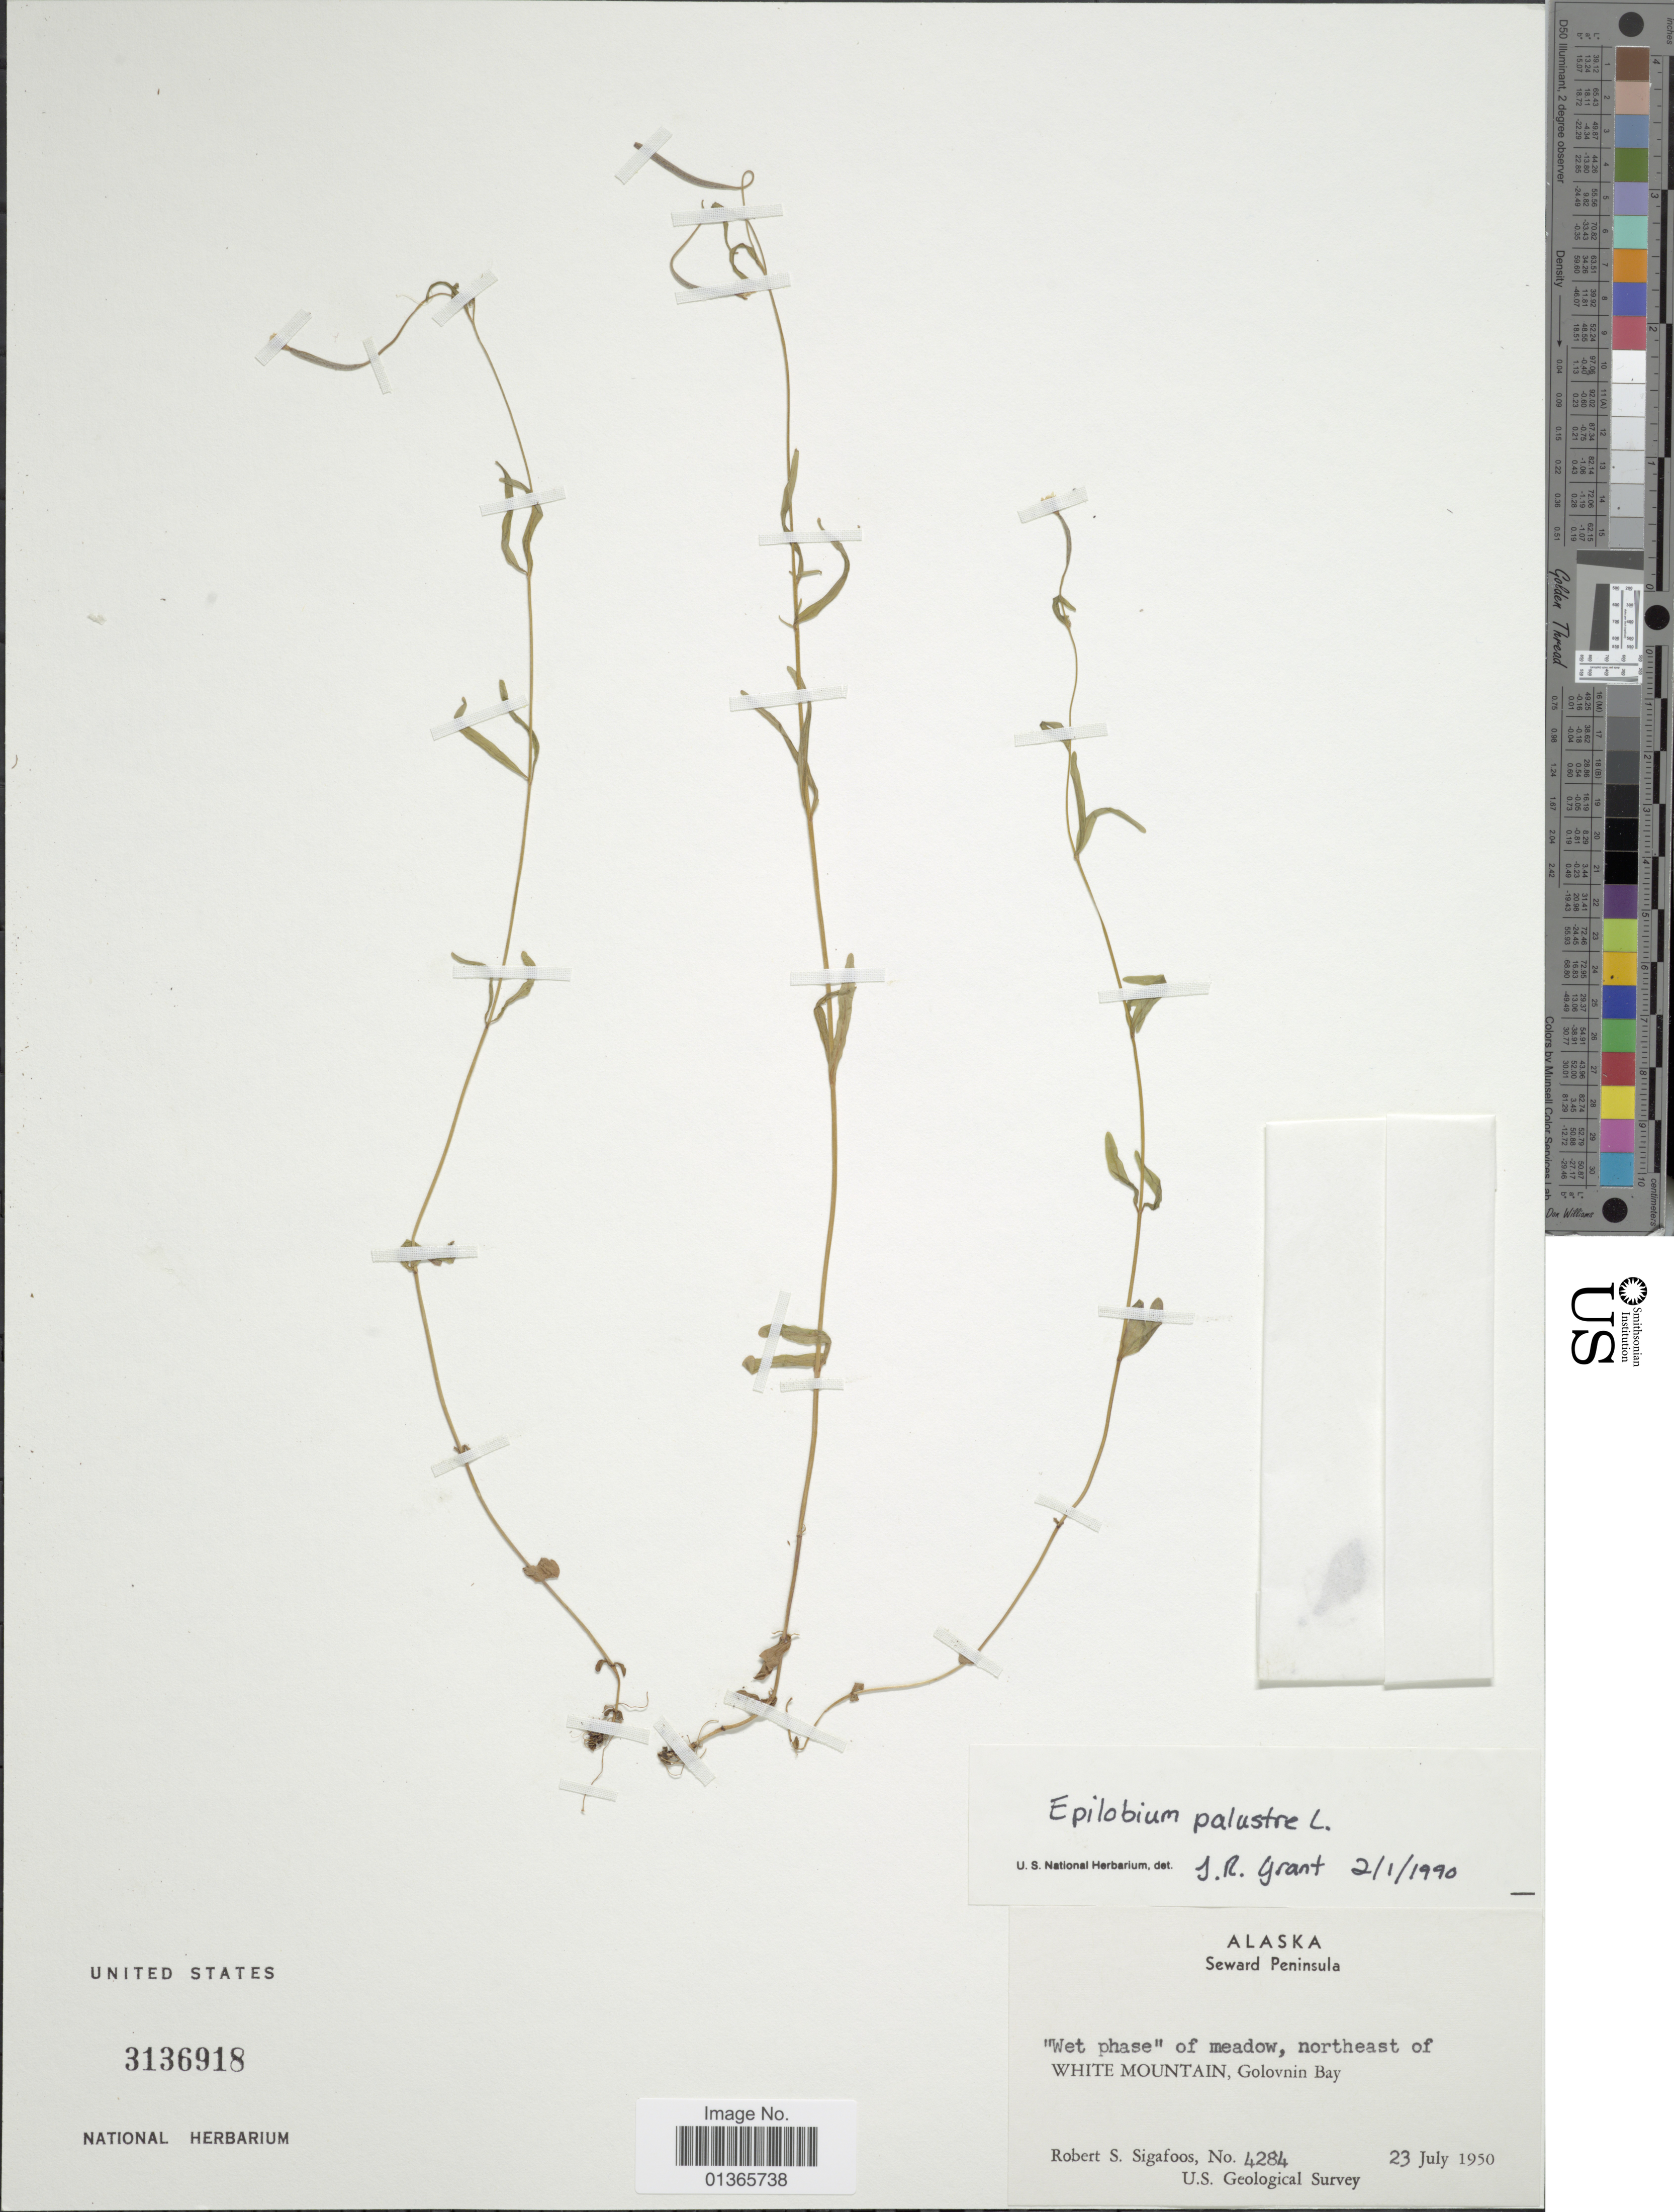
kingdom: Plantae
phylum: Tracheophyta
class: Magnoliopsida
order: Myrtales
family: Onagraceae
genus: Epilobium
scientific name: Epilobium palustre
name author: L.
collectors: R. Sigafoos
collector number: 4284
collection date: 1950-07-23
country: United States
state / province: Alaska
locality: Seward Peninsula. "Wet phase" of meadow, northeast of White Mountain, Golovnin Bay.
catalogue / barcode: US 3136918